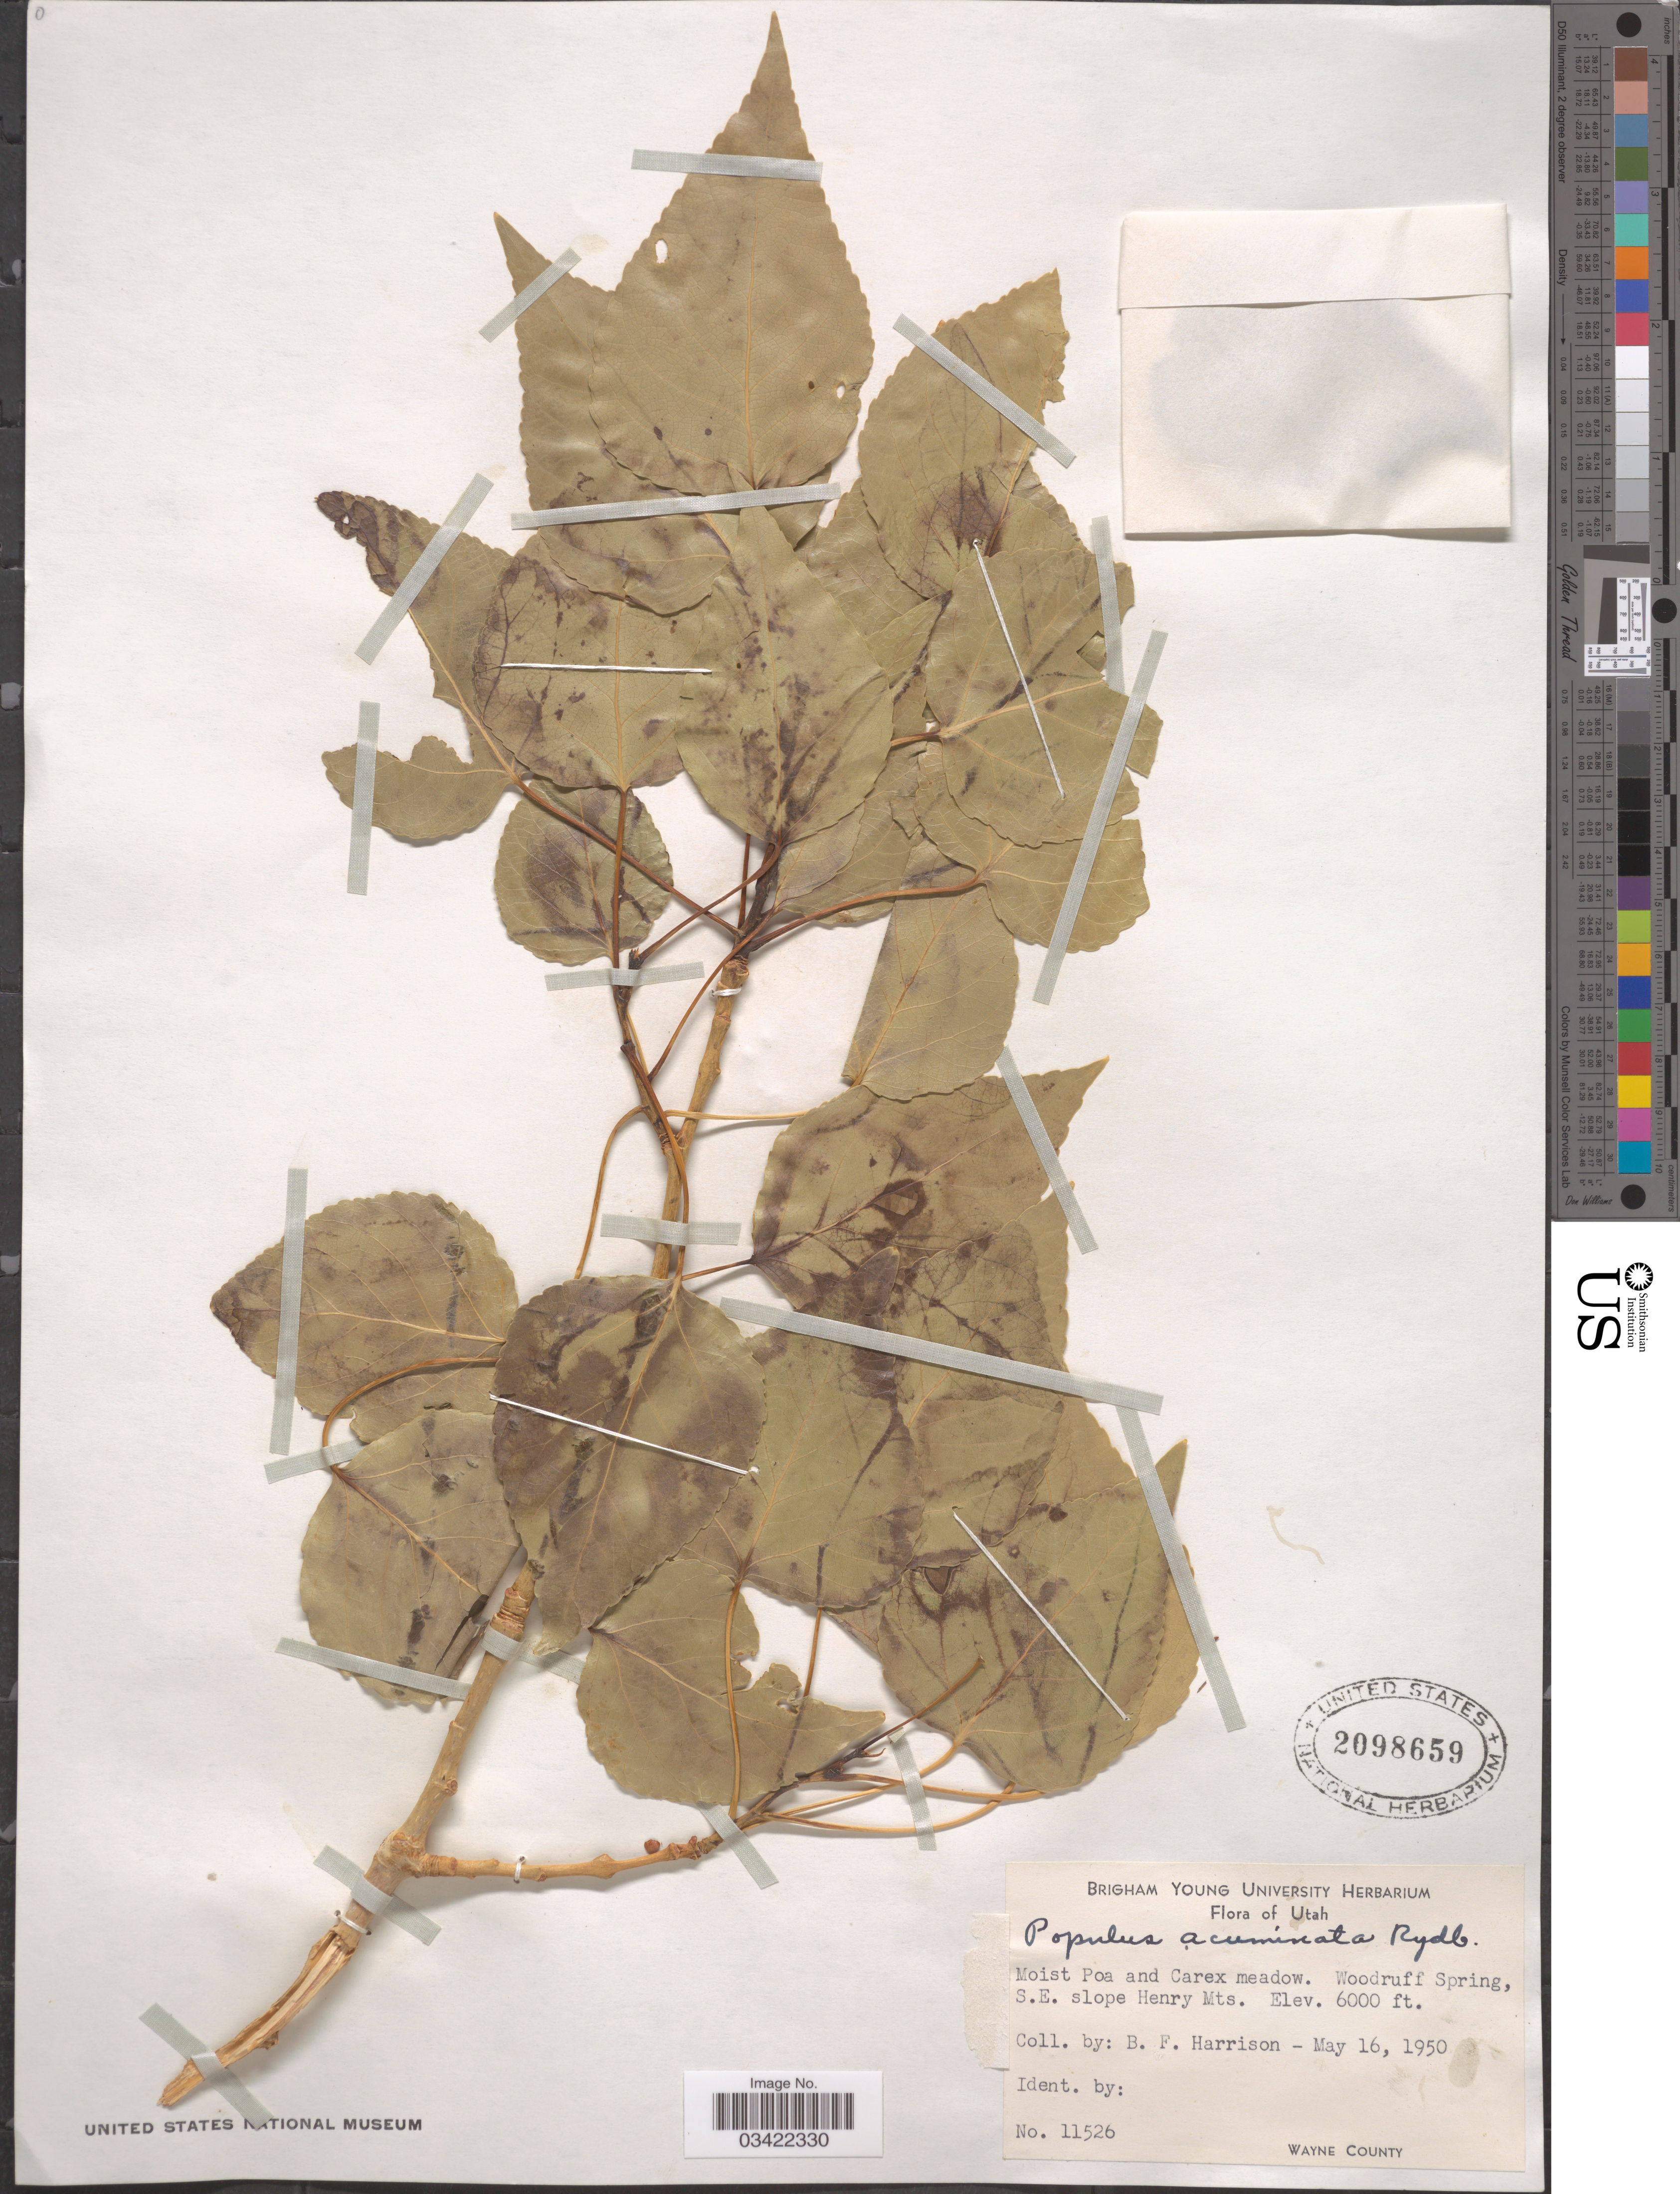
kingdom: Plantae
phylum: Tracheophyta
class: Magnoliopsida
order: Malpighiales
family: Salicaceae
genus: Populus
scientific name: Populus x hinckleyana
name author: Correll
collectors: B. F. Harrison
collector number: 11526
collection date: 1950-05-16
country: United States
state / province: Utah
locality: Woodruff Spring, S.E. slope Henry Mts.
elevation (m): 1829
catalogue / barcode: US 2098659